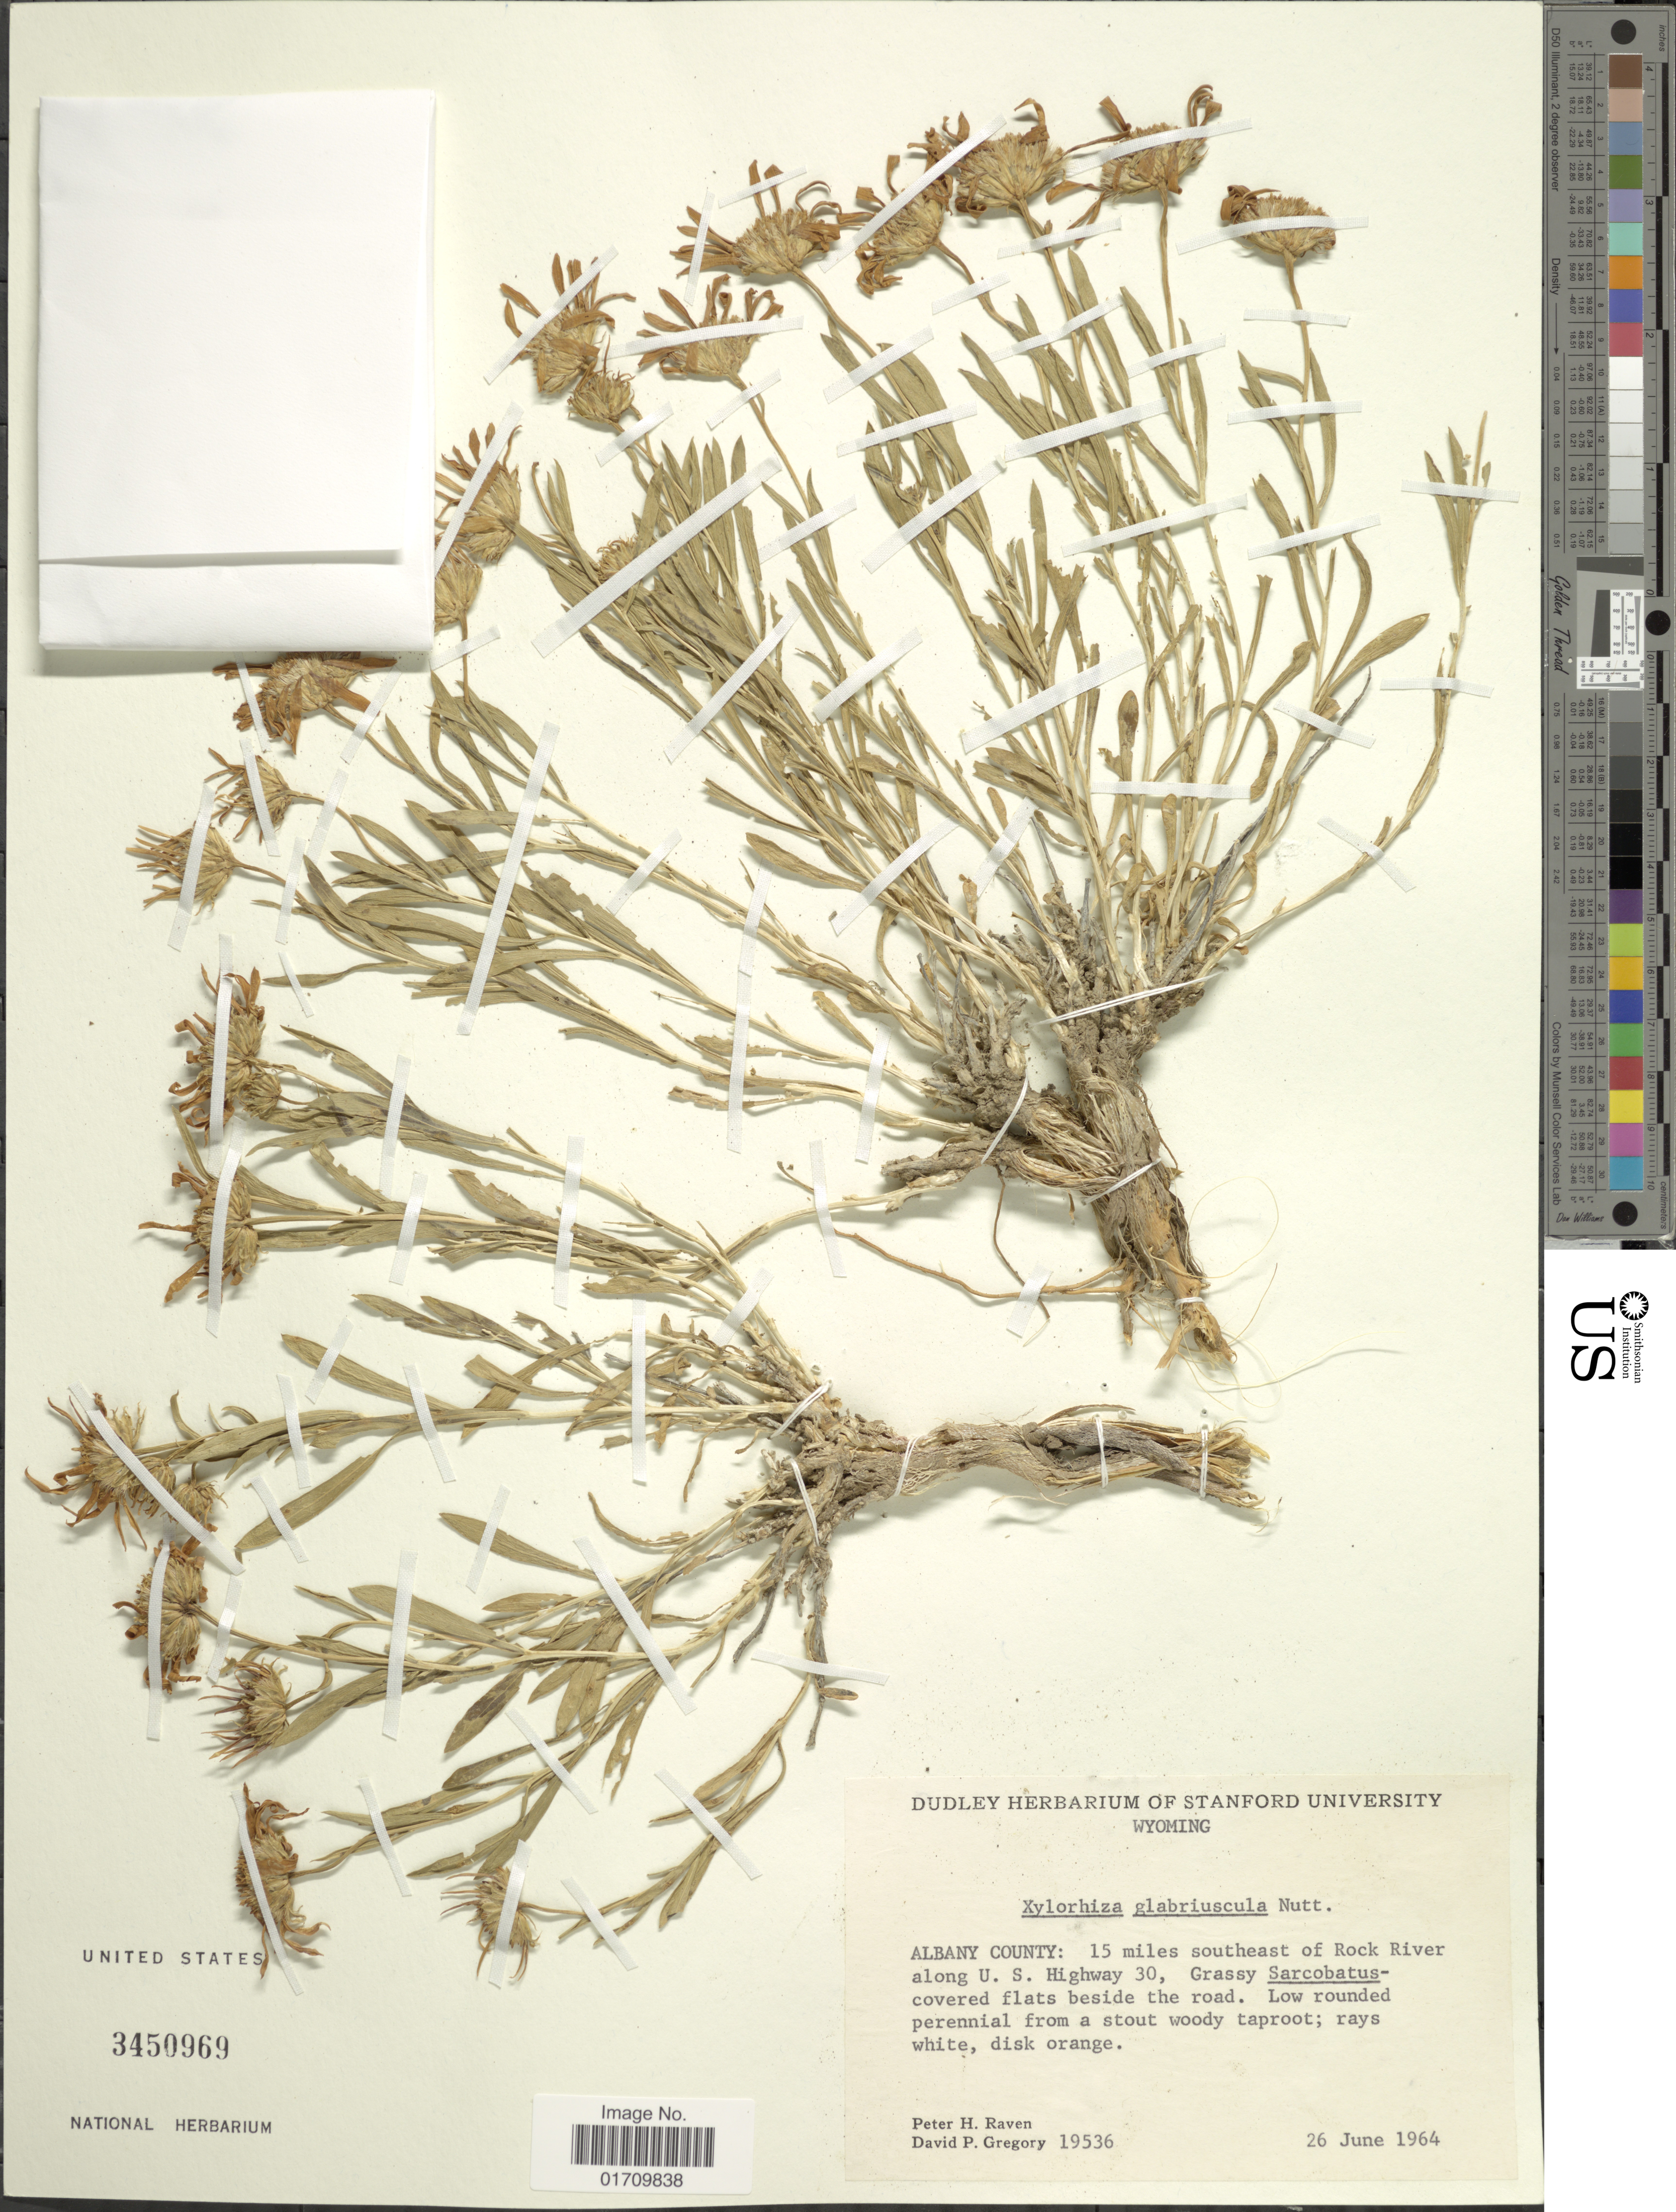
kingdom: Plantae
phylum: Tracheophyta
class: Magnoliopsida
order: Asterales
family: Asteraceae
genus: Xylorhiza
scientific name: Xylorhiza glabriuscula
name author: Nutt.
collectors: P. Raven & D. Gregory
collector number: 19536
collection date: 1964-06-26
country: United States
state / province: Wyoming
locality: Albany County, 15 miles southeast of Rock River along U.S. Highway 30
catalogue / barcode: US 3450969